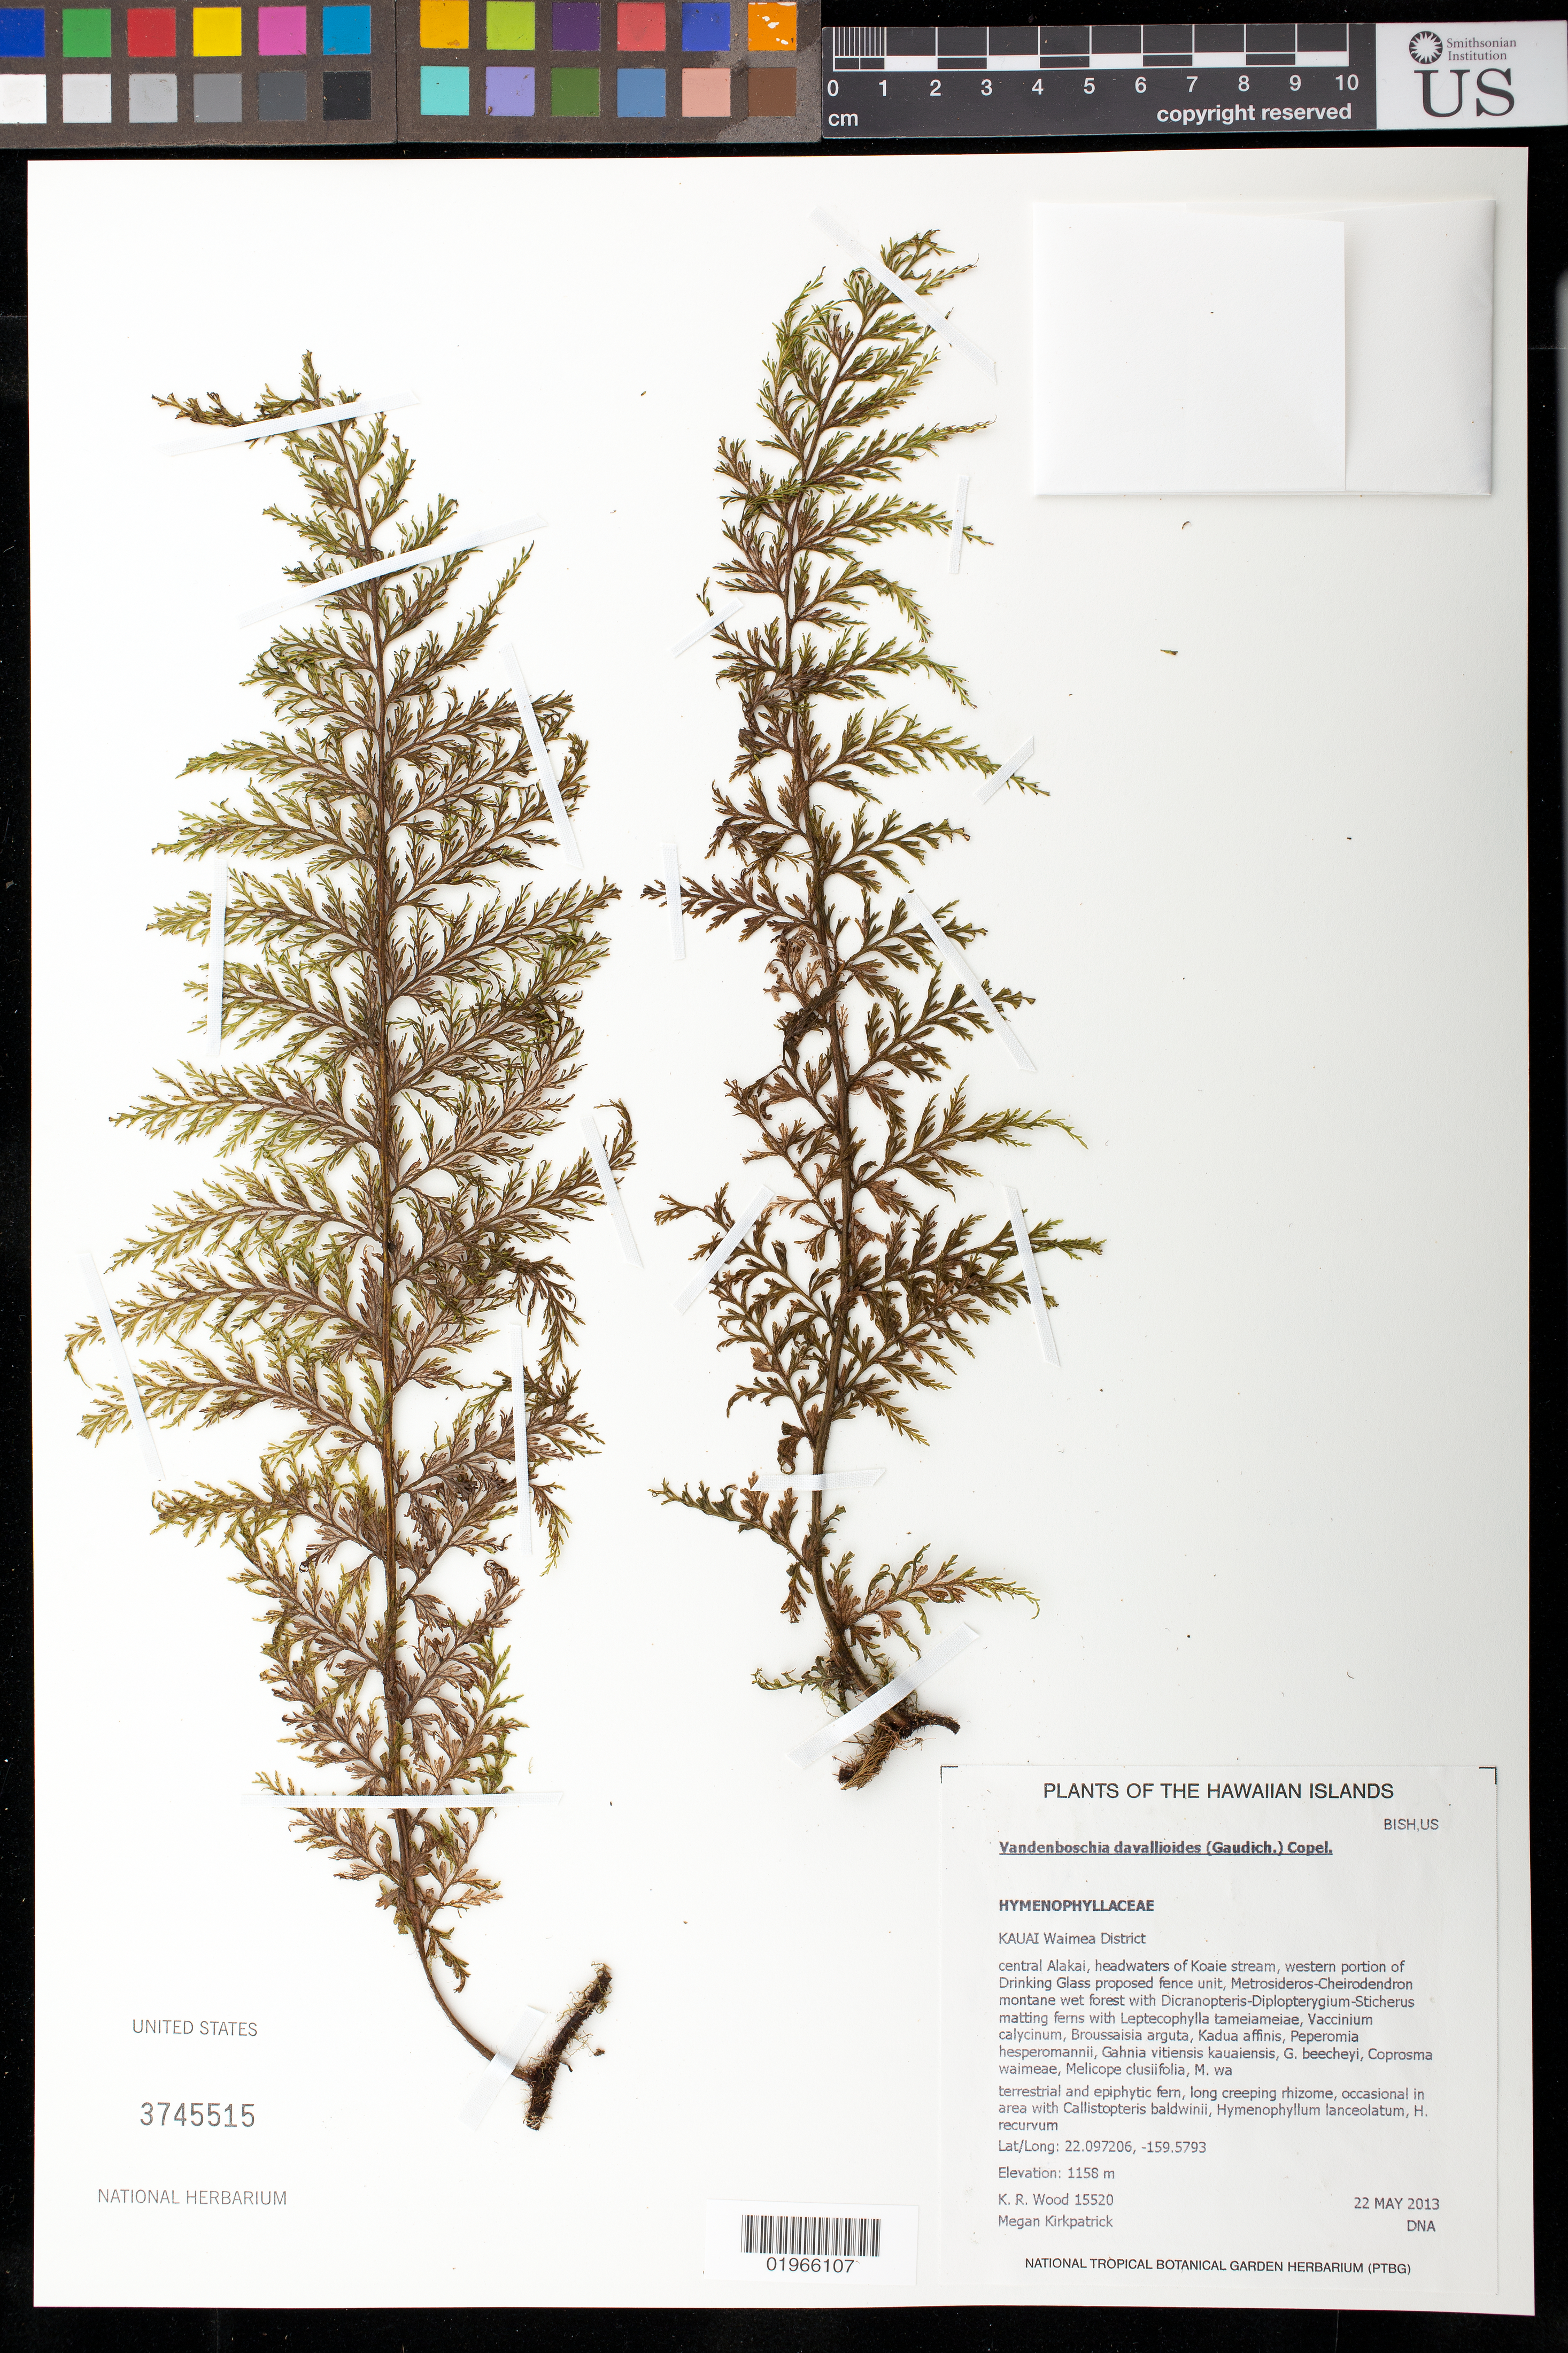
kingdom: Plantae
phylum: Tracheophyta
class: Polypodiopsida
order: Hymenophyllales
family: Hymenophyllaceae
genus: Vandenboschia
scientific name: Vandenboschia davallioides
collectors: K. R. Wood & M. Kirkpatrick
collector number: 15520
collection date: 2013-05-22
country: United States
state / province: Hawaii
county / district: Kauai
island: Kaua'i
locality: Waimea District, central Alakai, headwater of Koaie stream, southern portion of Drinking Glass proposed fence unit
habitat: Montane wet forest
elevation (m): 1158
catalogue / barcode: US 3745515